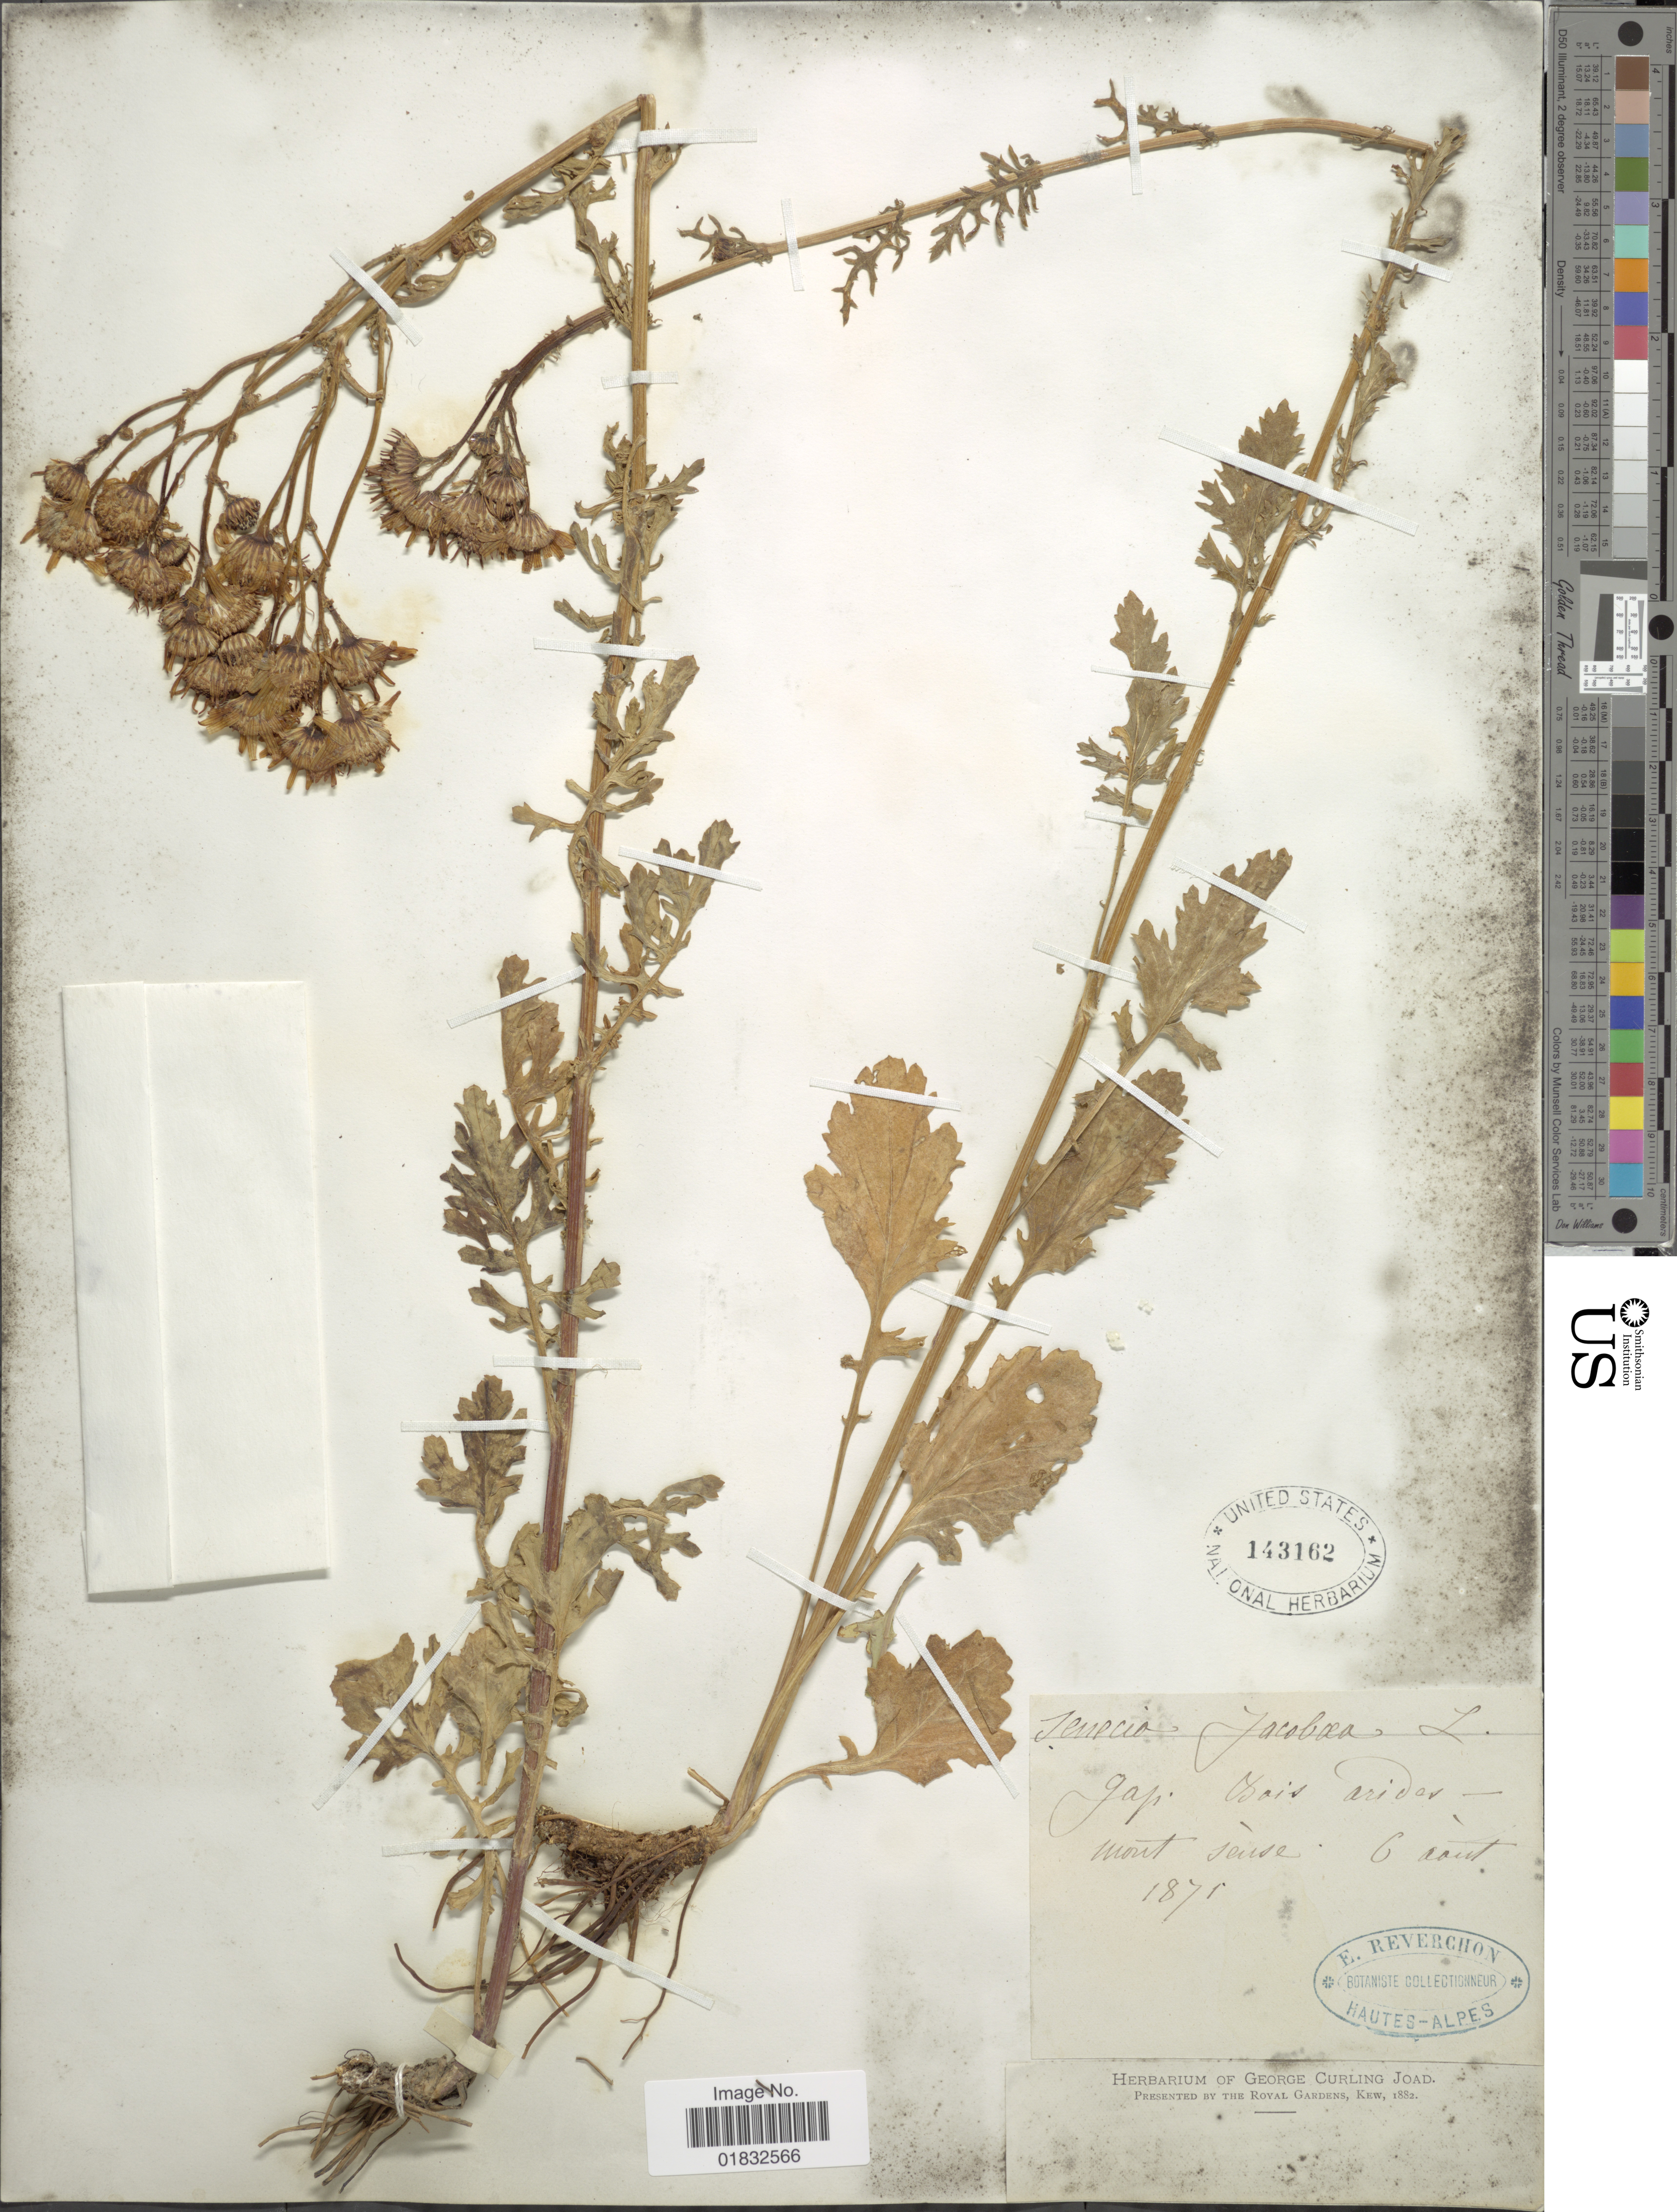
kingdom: Plantae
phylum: Tracheophyta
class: Magnoliopsida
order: Asterales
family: Asteraceae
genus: Jacobaea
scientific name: Jacobaea vulgaris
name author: Gaertn.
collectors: E. Reverchon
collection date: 1871-08-06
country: France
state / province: Provence-Alpes-Côte d'Azur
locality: Gap, bois arides - Mont Seuse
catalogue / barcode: US 143162